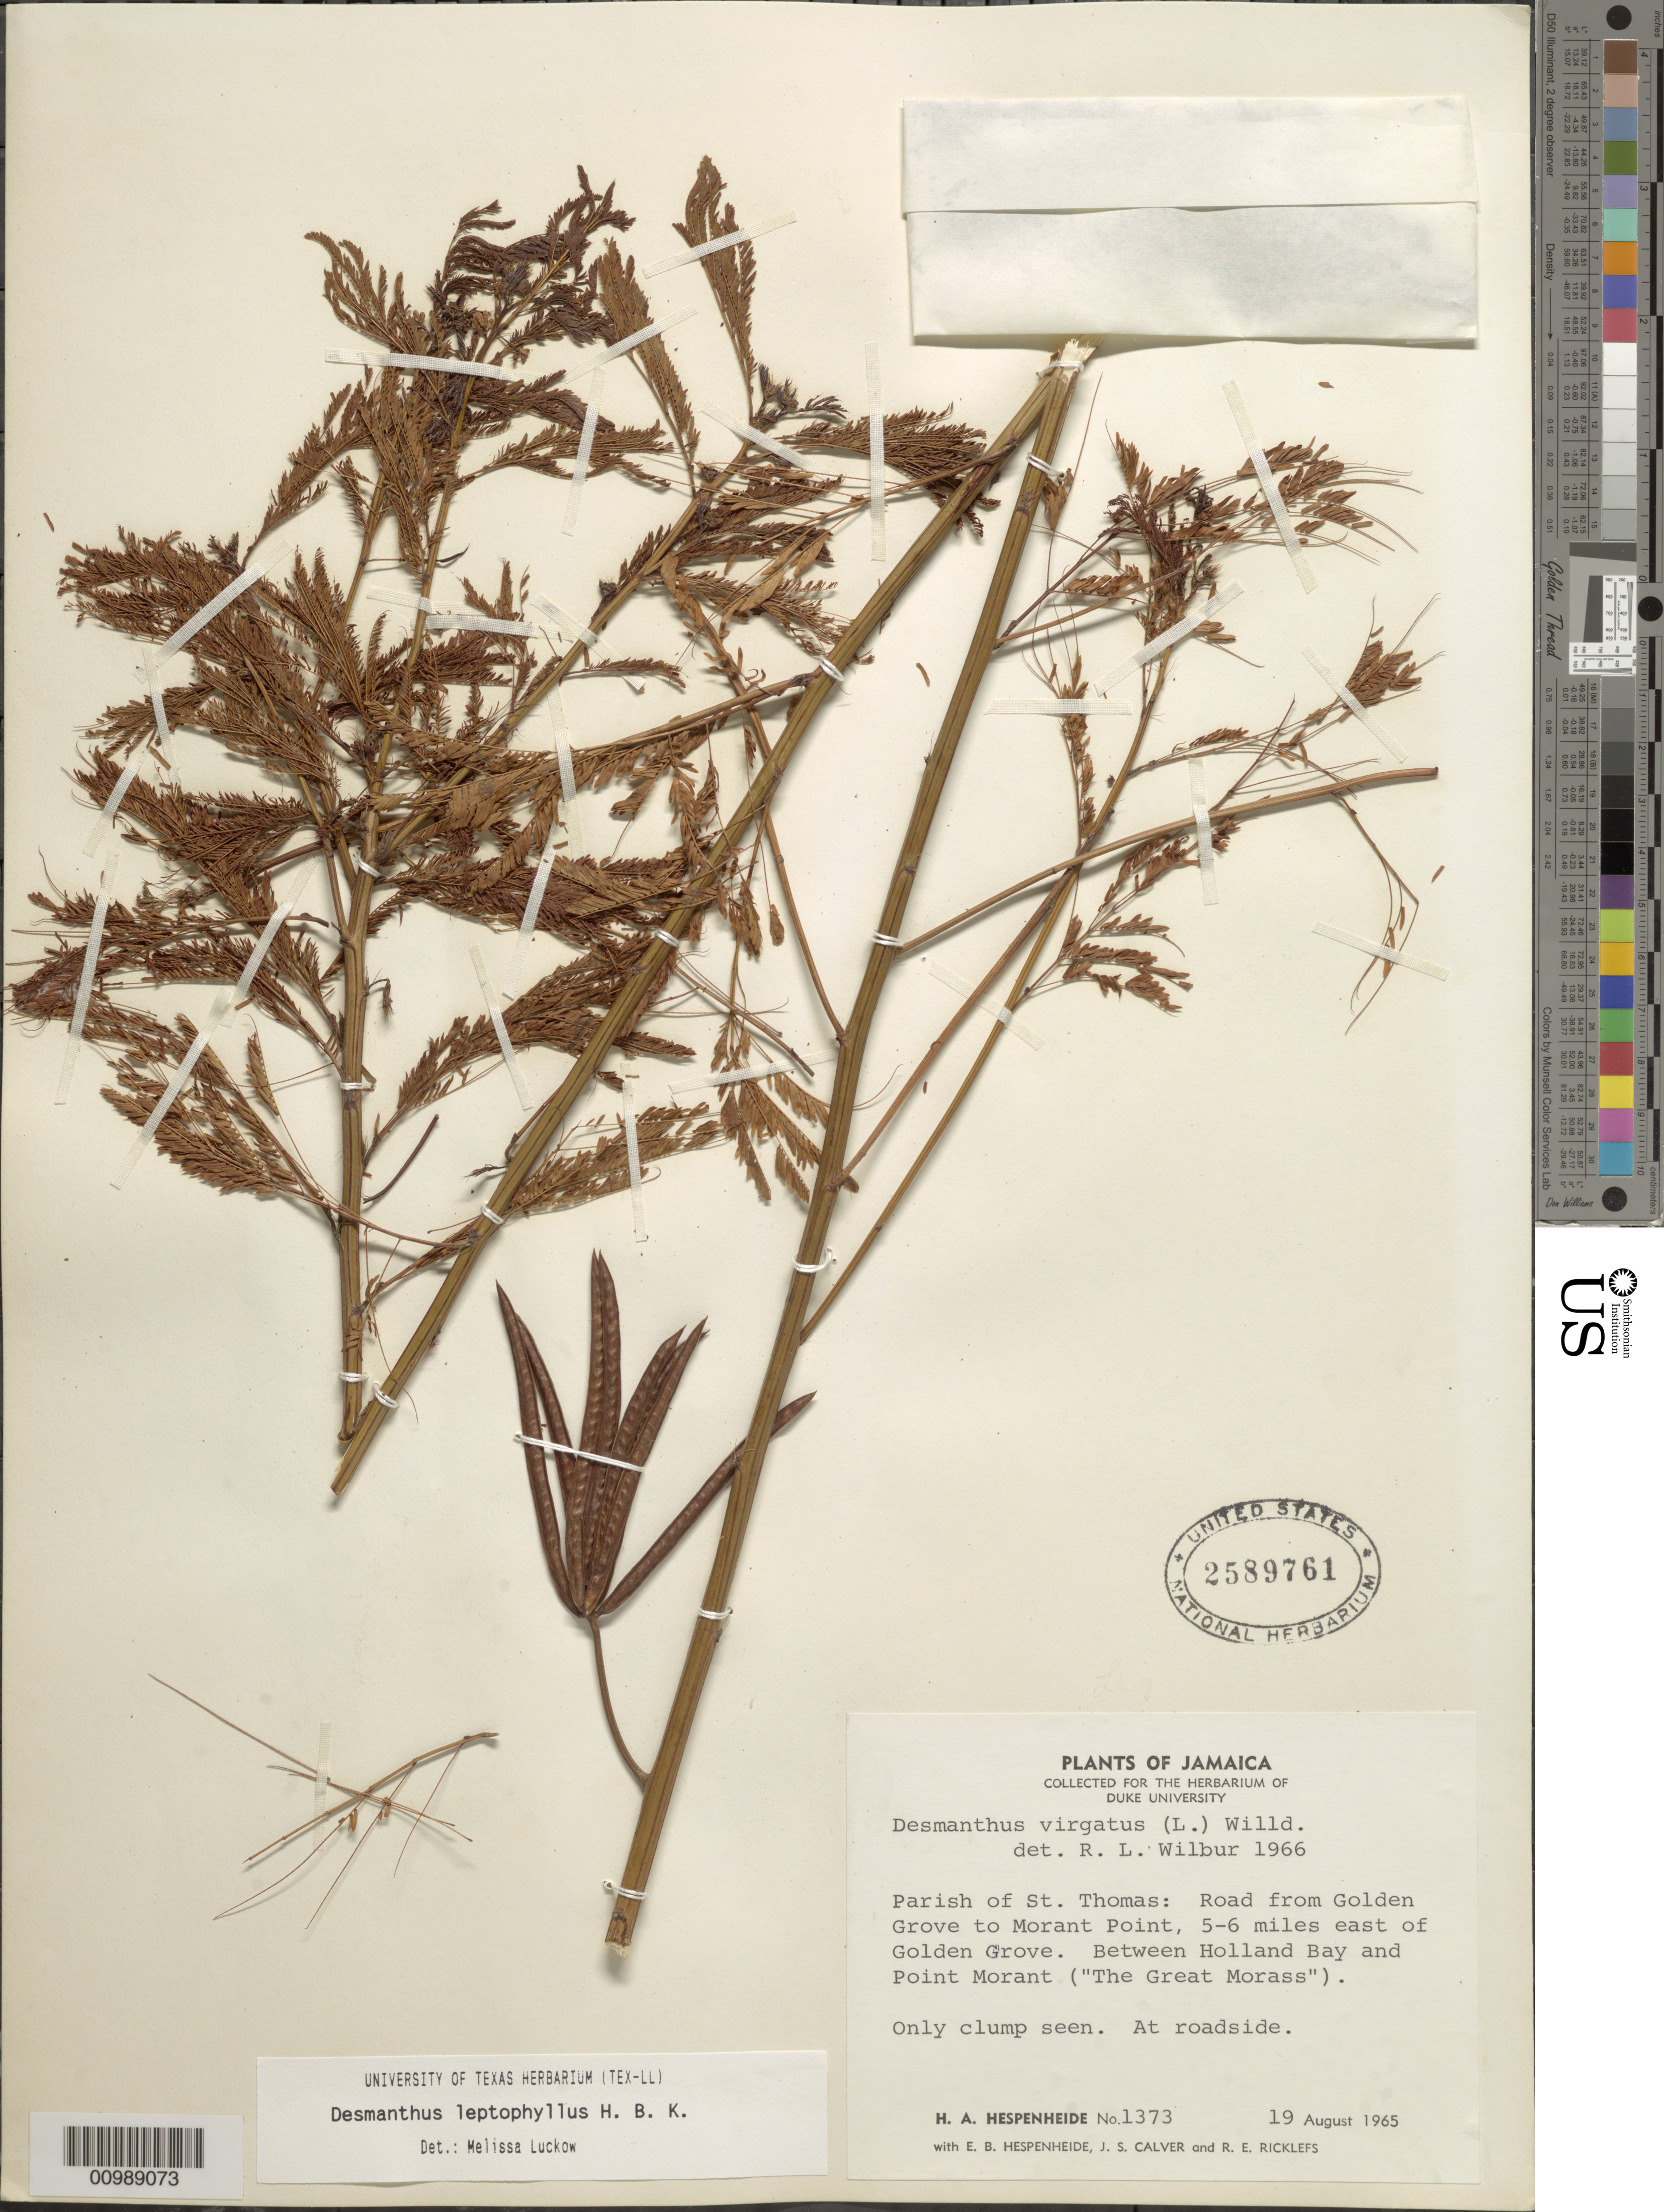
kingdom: Plantae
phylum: Tracheophyta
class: Magnoliopsida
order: Fabales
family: Fabaceae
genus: Desmanthus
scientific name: Desmanthus leptophyllus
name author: Kunth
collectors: H. A. Hespenheide, E. Hespenheide, J. Calver & R. Ricklefs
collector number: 1373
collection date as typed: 19 Aug 1965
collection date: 1965-08-19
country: Jamaica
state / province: Saint Thomas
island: Jamaica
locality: Road from Golden Grove to Morant Point, 5-6 miles E of Golden Grove. Between Holland Bay and Point Morant.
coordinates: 0 N, 0 E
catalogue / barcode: US 2589761